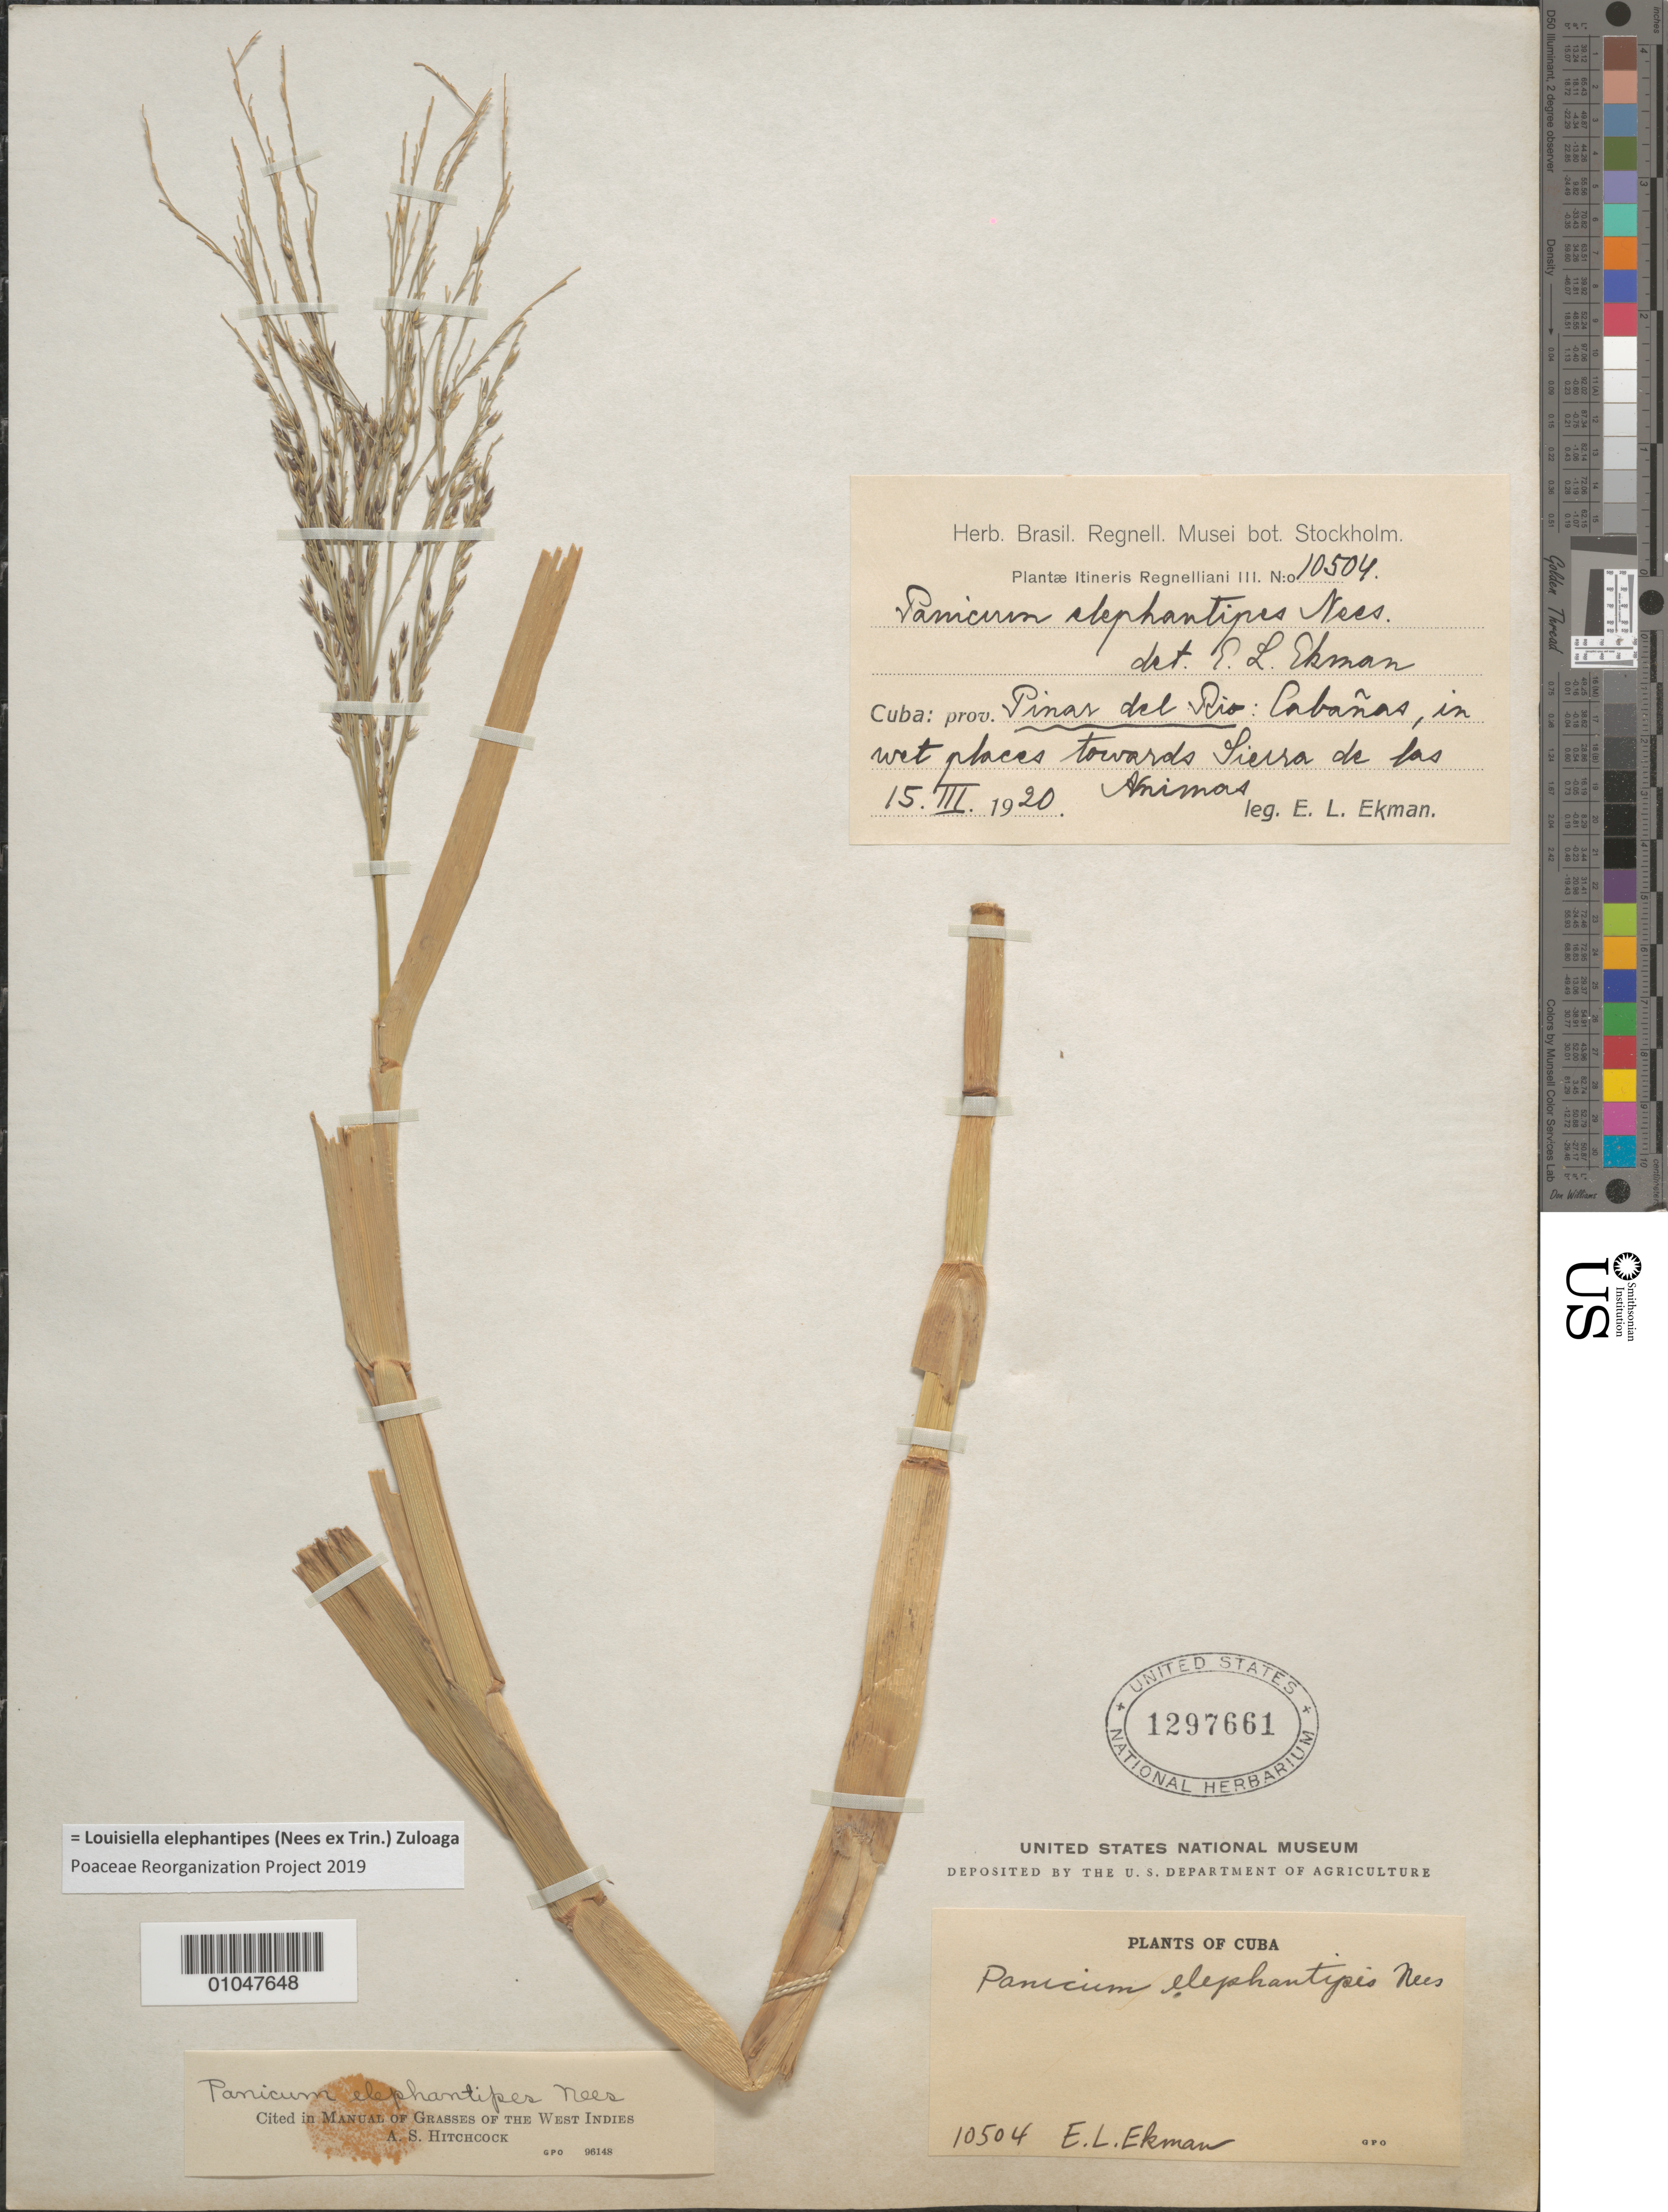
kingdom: Plantae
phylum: Tracheophyta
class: Liliopsida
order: Poales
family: Poaceae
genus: Louisiella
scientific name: Louisiella elephantipes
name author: (Nees ex Trin.) Zuloaga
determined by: Poaceae Reorganization Project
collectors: E. L. Ekman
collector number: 10504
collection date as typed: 15 Mar 1920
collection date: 1920-03-15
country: Cuba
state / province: Pinar del Rio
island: Cuba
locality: Cabanas, towards Sierra de las Animas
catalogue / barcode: US 1297661